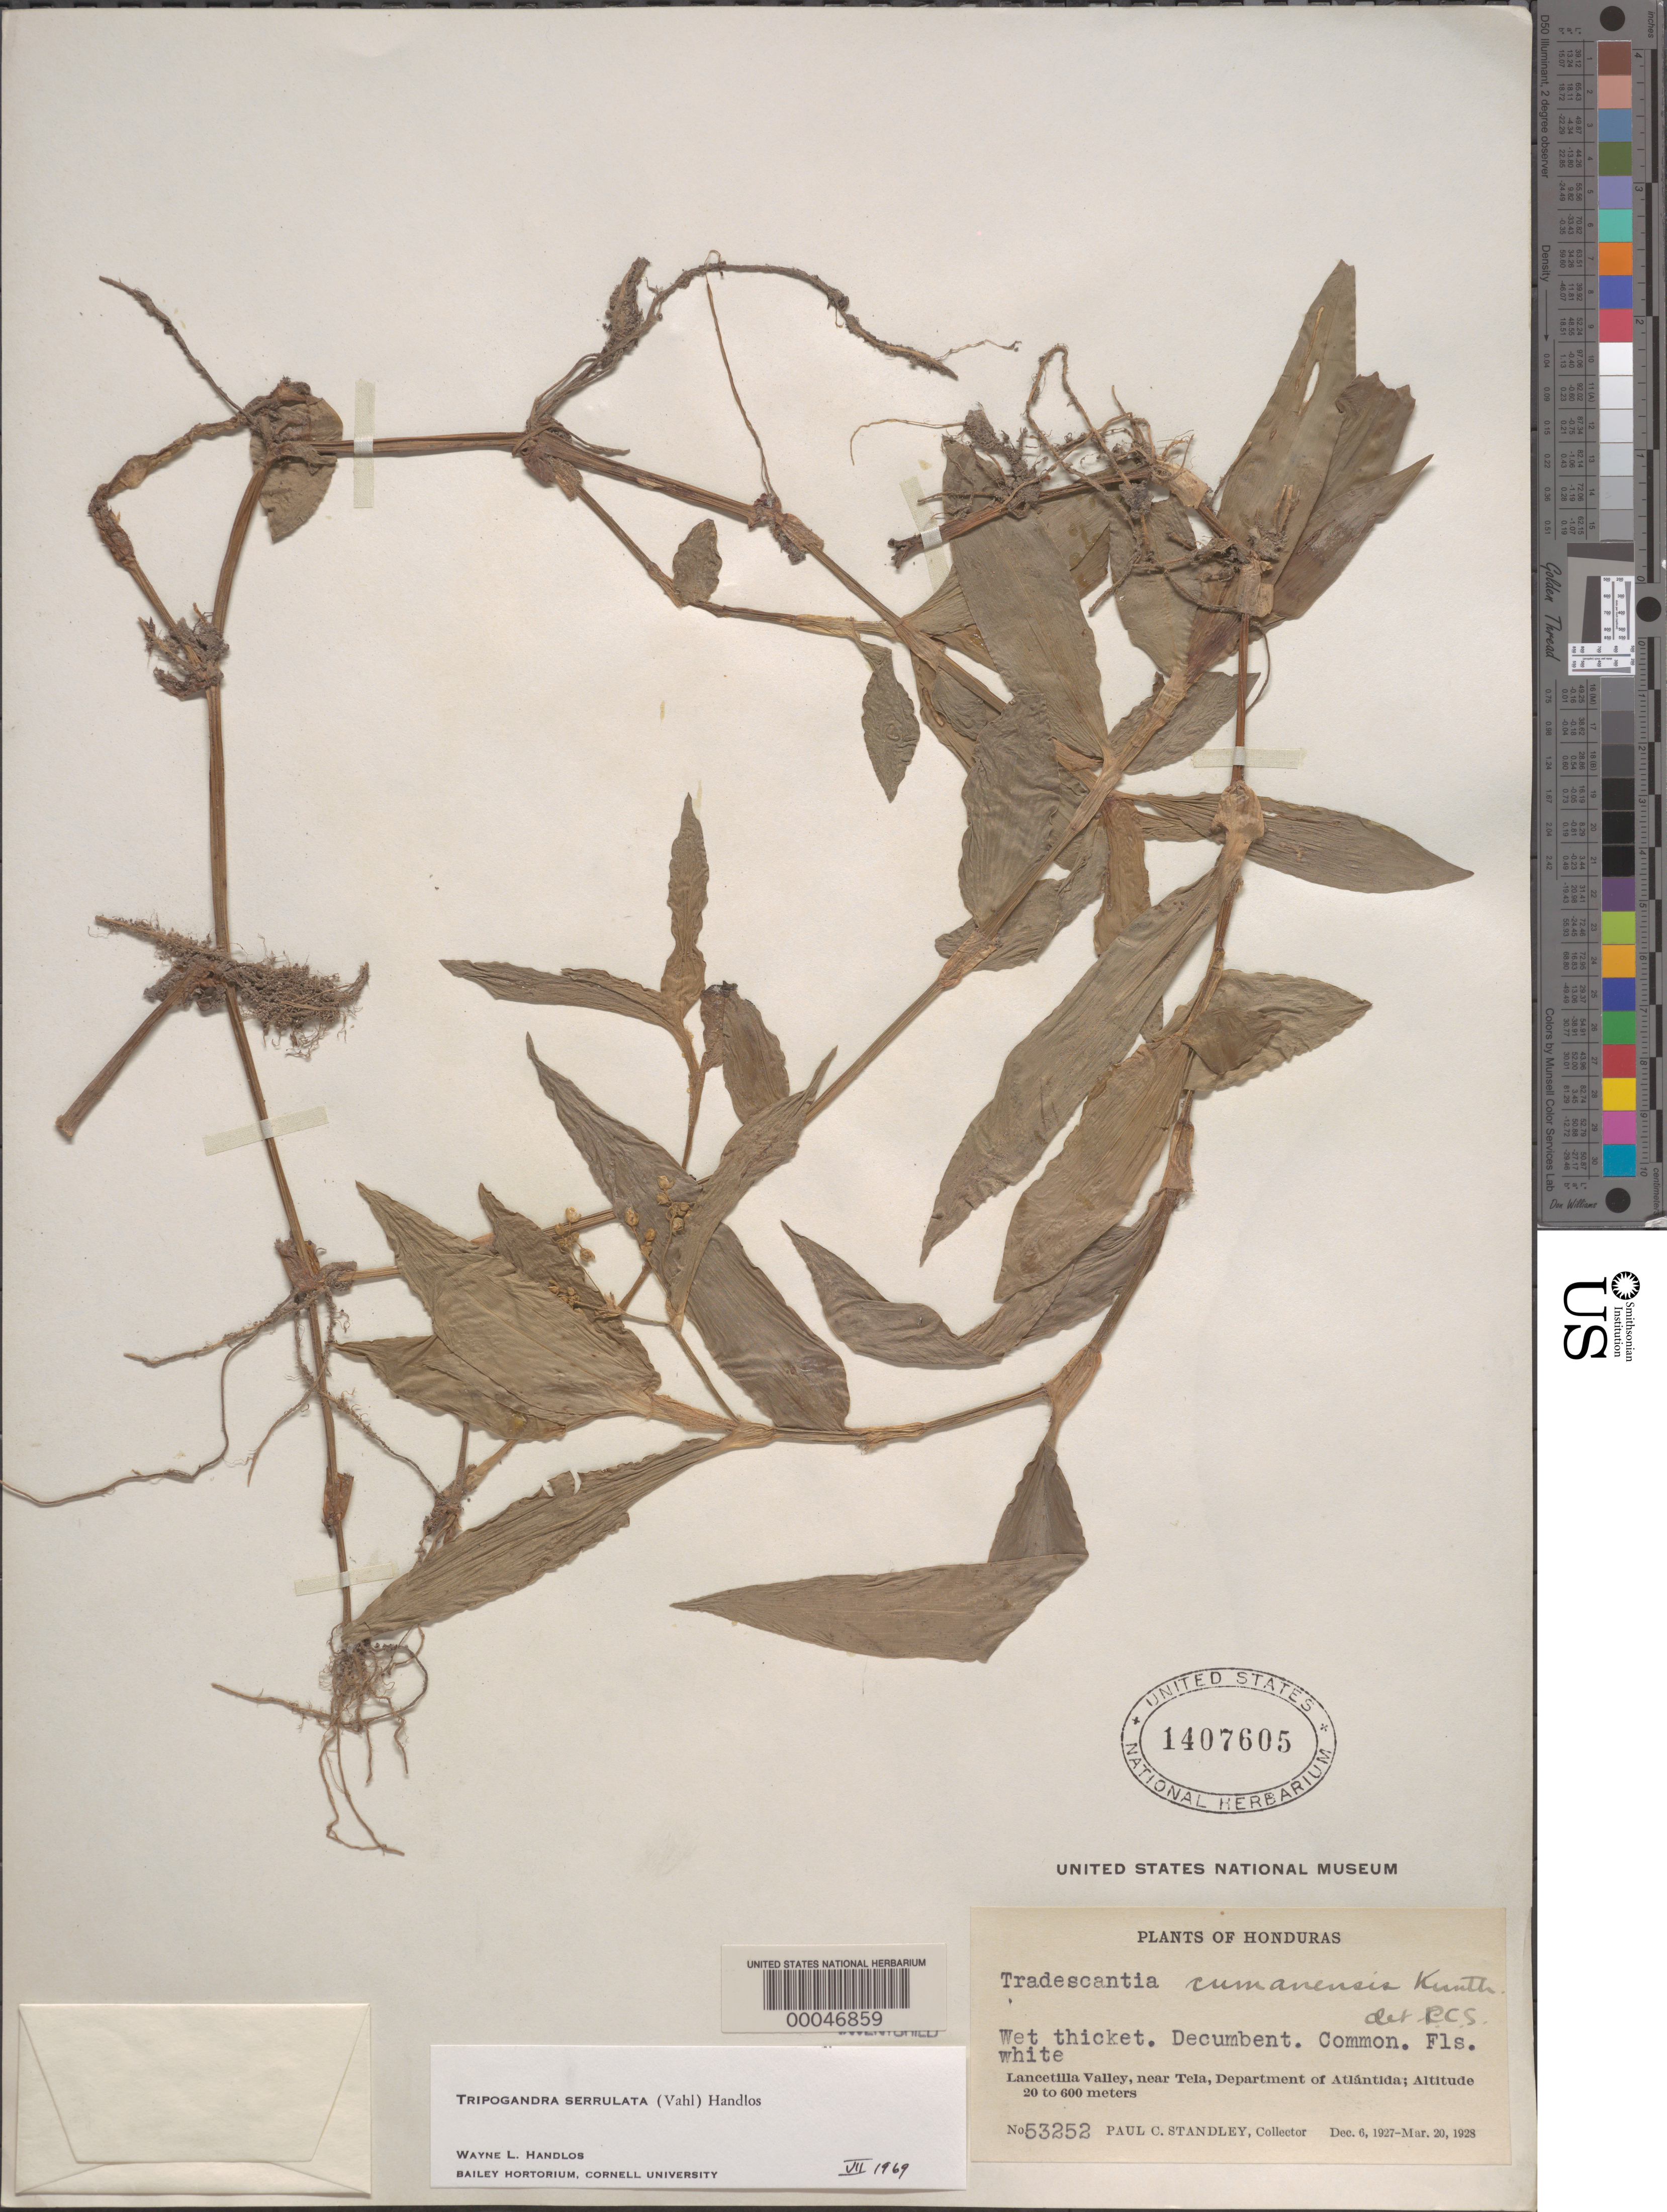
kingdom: Plantae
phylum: Tracheophyta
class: Liliopsida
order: Commelinales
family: Commelinaceae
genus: Tripogandra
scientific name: Tripogandra serrulata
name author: (Vahl) Handlos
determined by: Handlos, W. L.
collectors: P. C. Standley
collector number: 53252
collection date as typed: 06 Dec 1927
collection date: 1927-12-06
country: Honduras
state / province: Atlántida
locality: Lancetilla Valley, near Tela.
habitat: Wet thicket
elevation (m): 20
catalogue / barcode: US 1407605